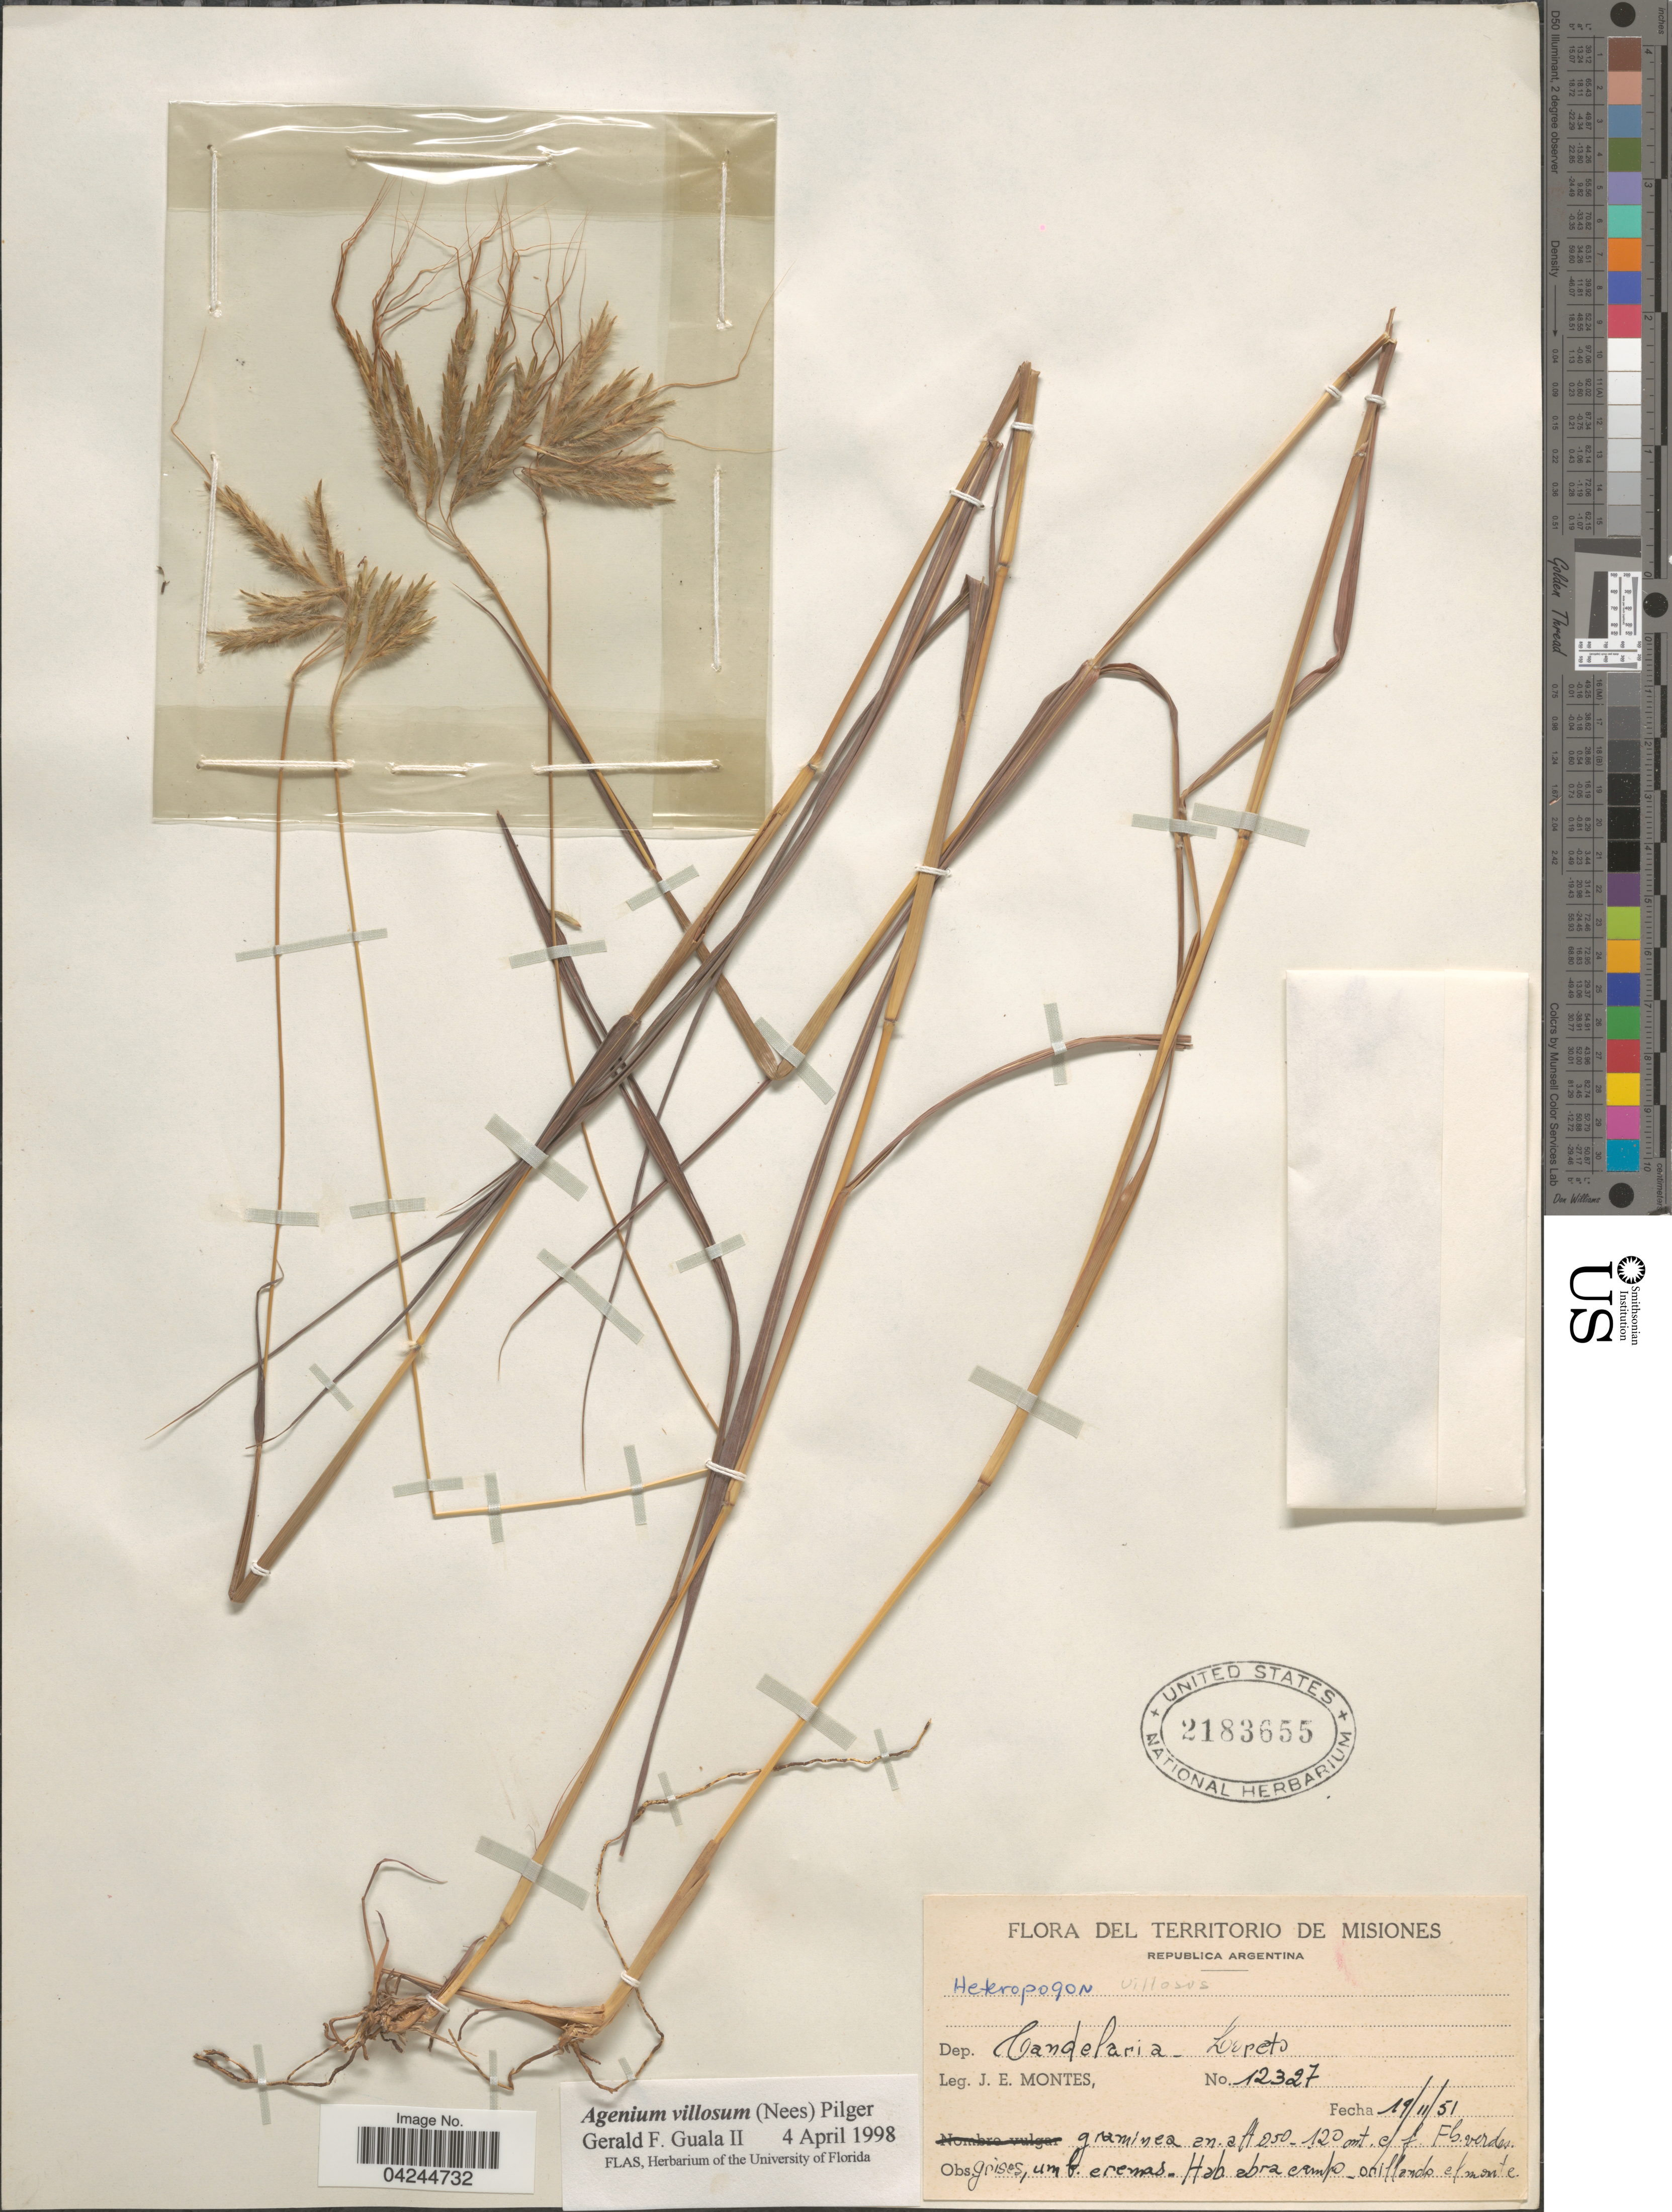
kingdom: Plantae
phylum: Tracheophyta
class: Liliopsida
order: Poales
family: Poaceae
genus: Agenium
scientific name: Agenium villosum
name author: (Nees) Pilg.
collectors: J. E. Montes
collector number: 12327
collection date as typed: Transcribed d/m/y: 19/11/51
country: Argentina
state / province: Misiones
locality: Territorio de Misiones. Republica Argentina. Dep. Candelaria Loreto.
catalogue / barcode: US 2183655